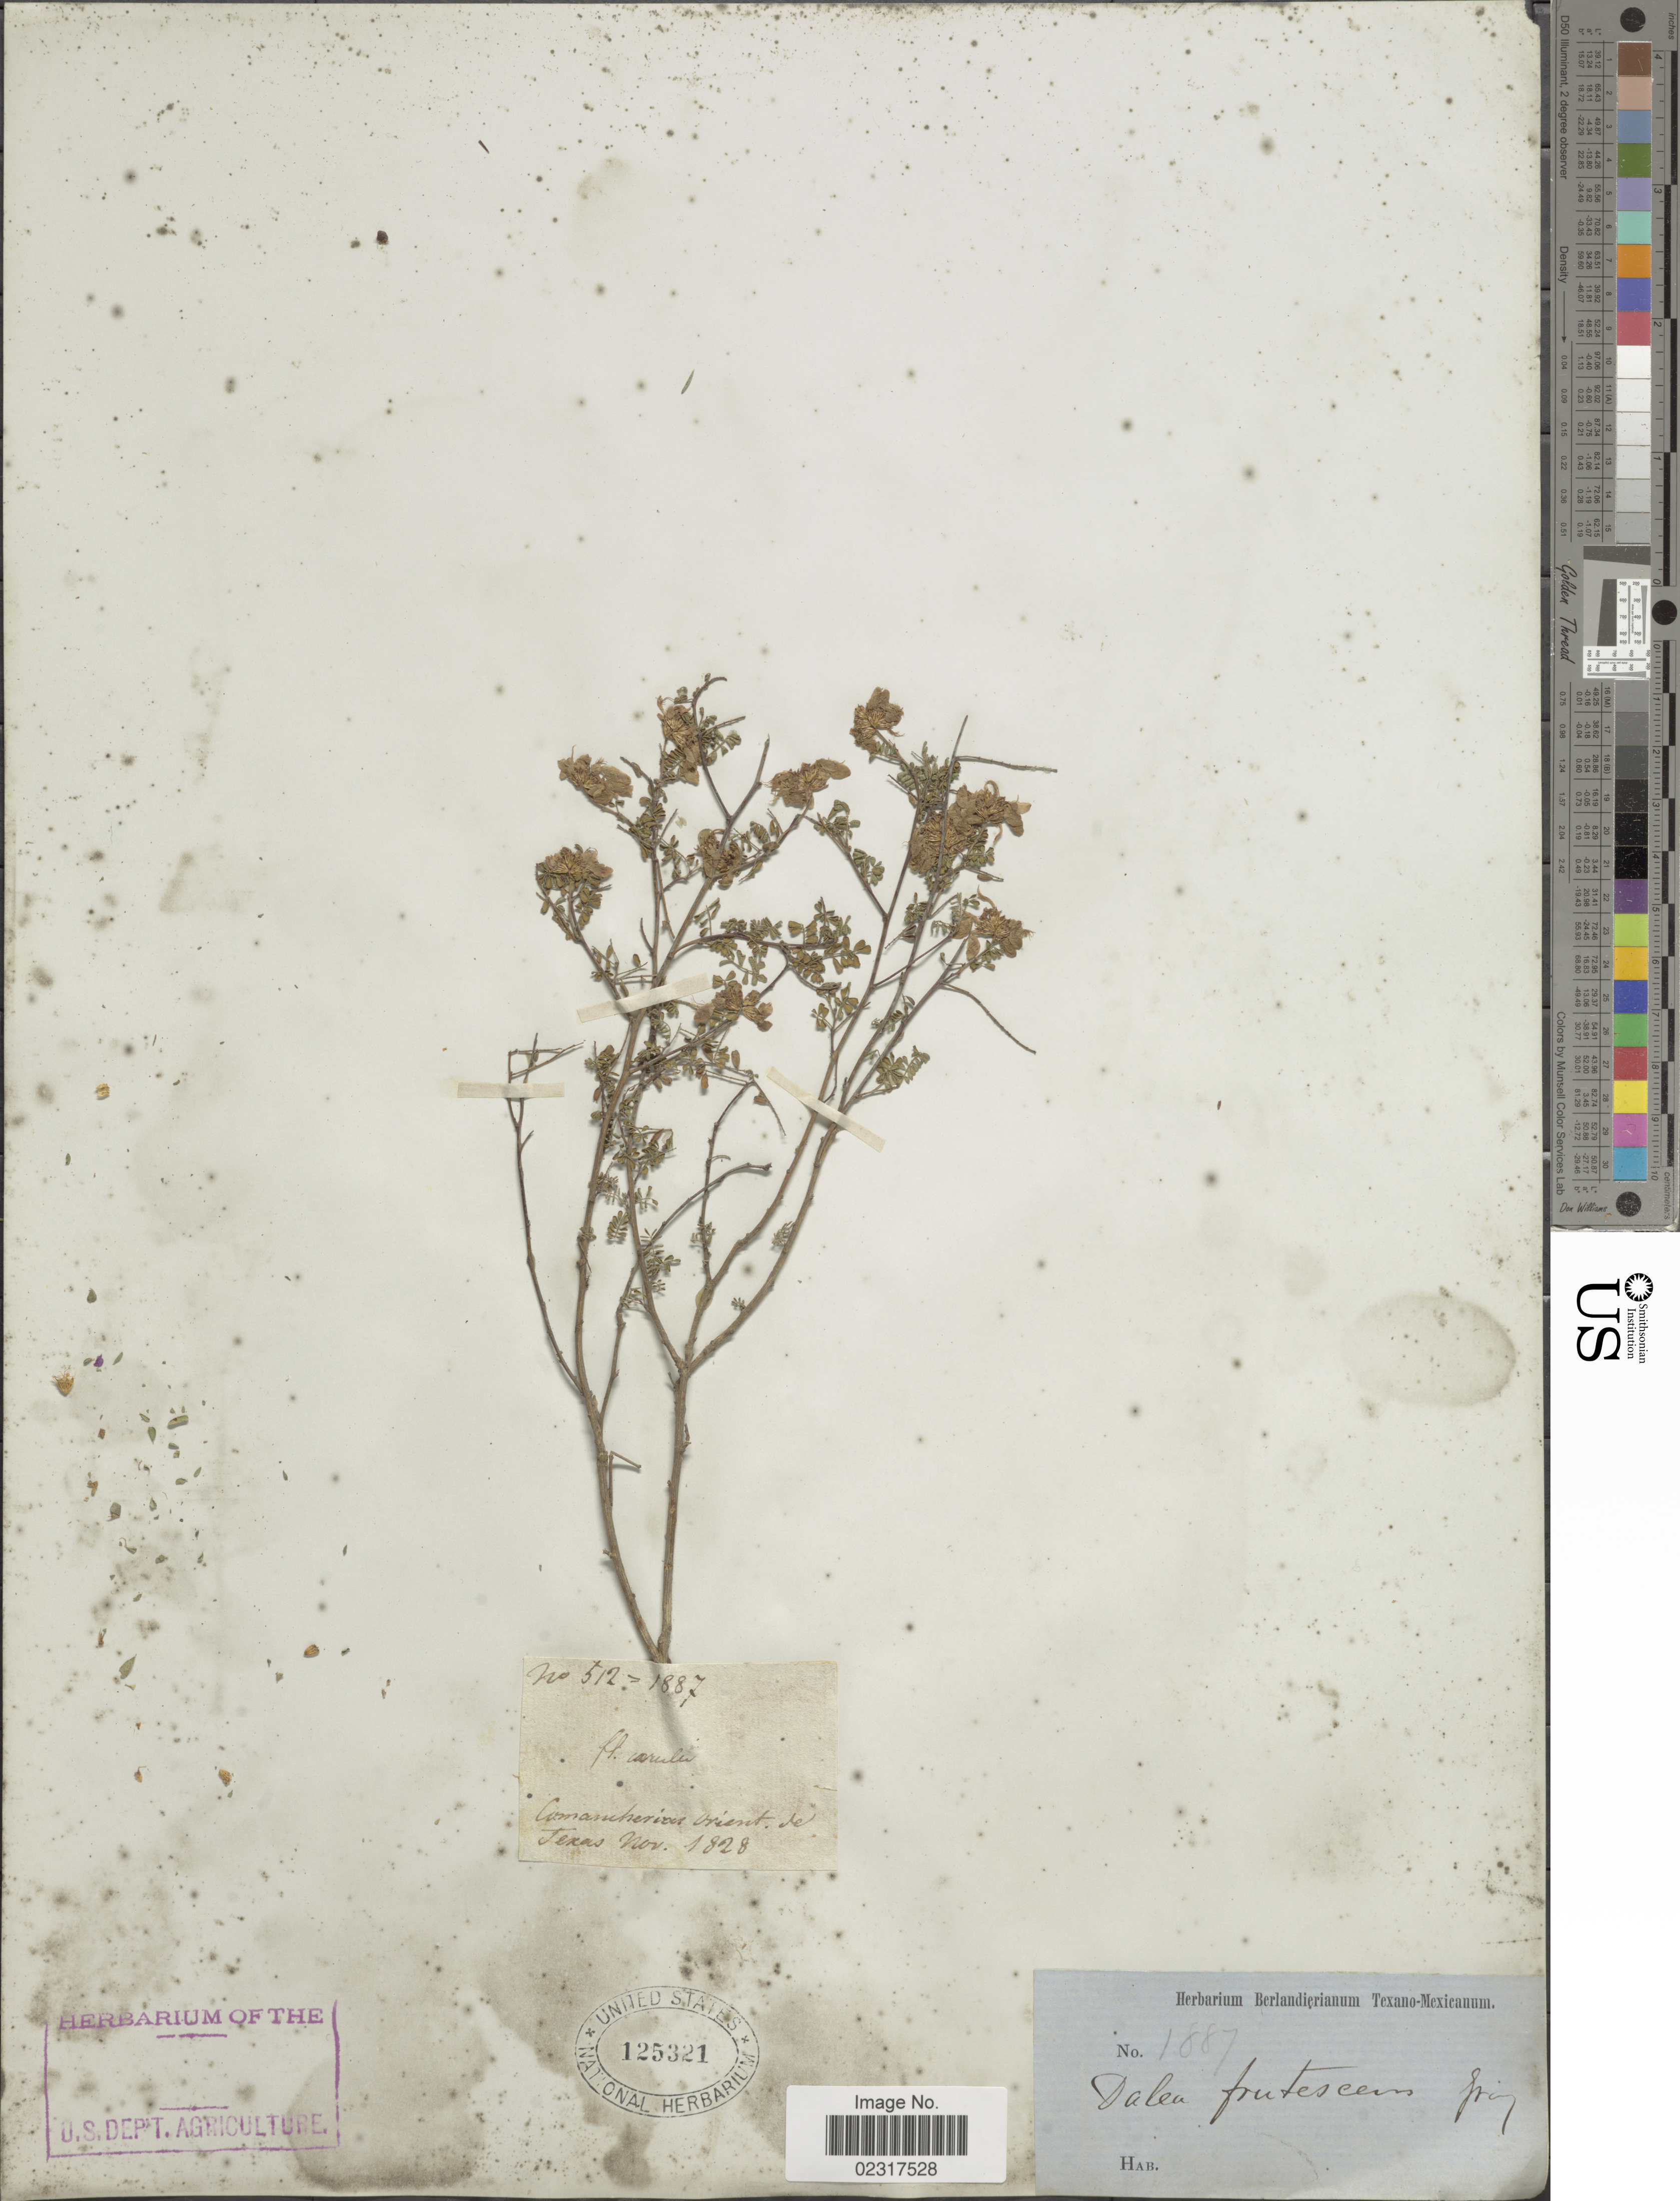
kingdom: Plantae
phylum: Tracheophyta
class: Magnoliopsida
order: Fabales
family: Fabaceae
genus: Dalea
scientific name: Dalea frutescens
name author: A. Gray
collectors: J. L. Berlandier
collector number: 1887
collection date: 1828-11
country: United States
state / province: Texas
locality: Comancheries orient. du Texas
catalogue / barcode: US 125321